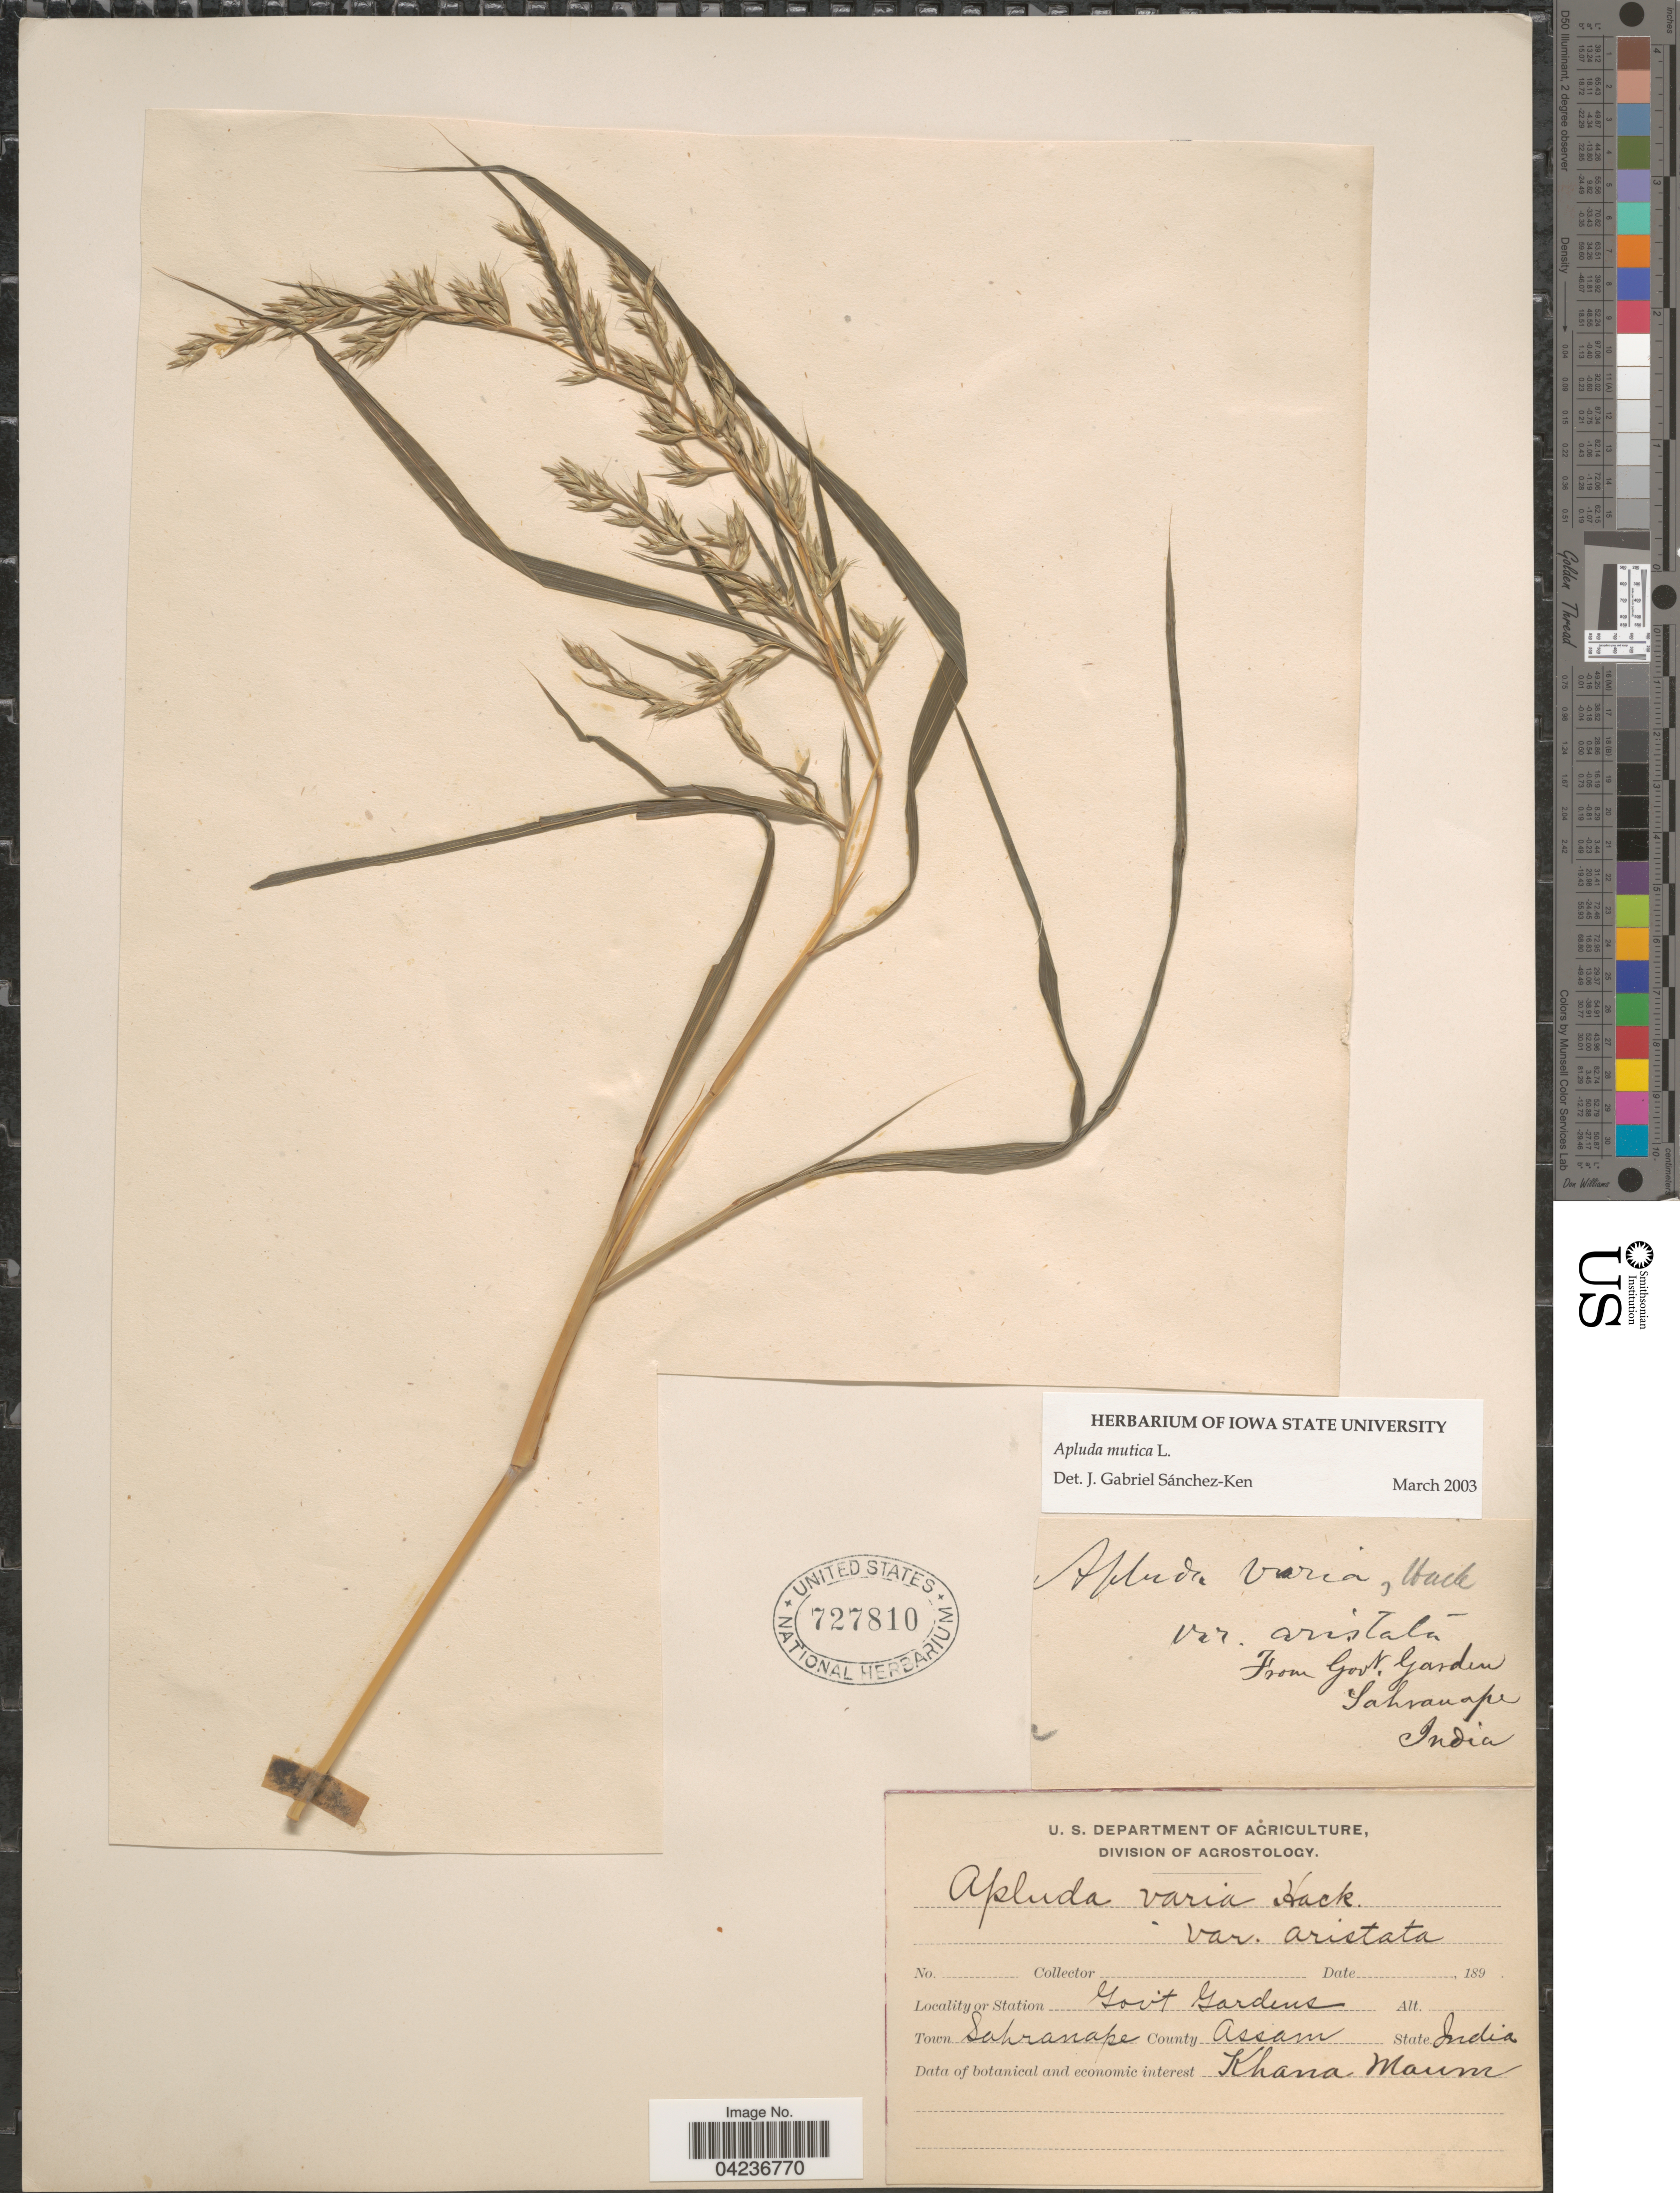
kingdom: Plantae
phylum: Tracheophyta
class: Liliopsida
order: Poales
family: Poaceae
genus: Apluda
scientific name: Apluda mutica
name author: L.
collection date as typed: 189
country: India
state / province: Assam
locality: Gov't Gardens. Town Sahranape. County Assam. Khana Maum.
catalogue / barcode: US 727810